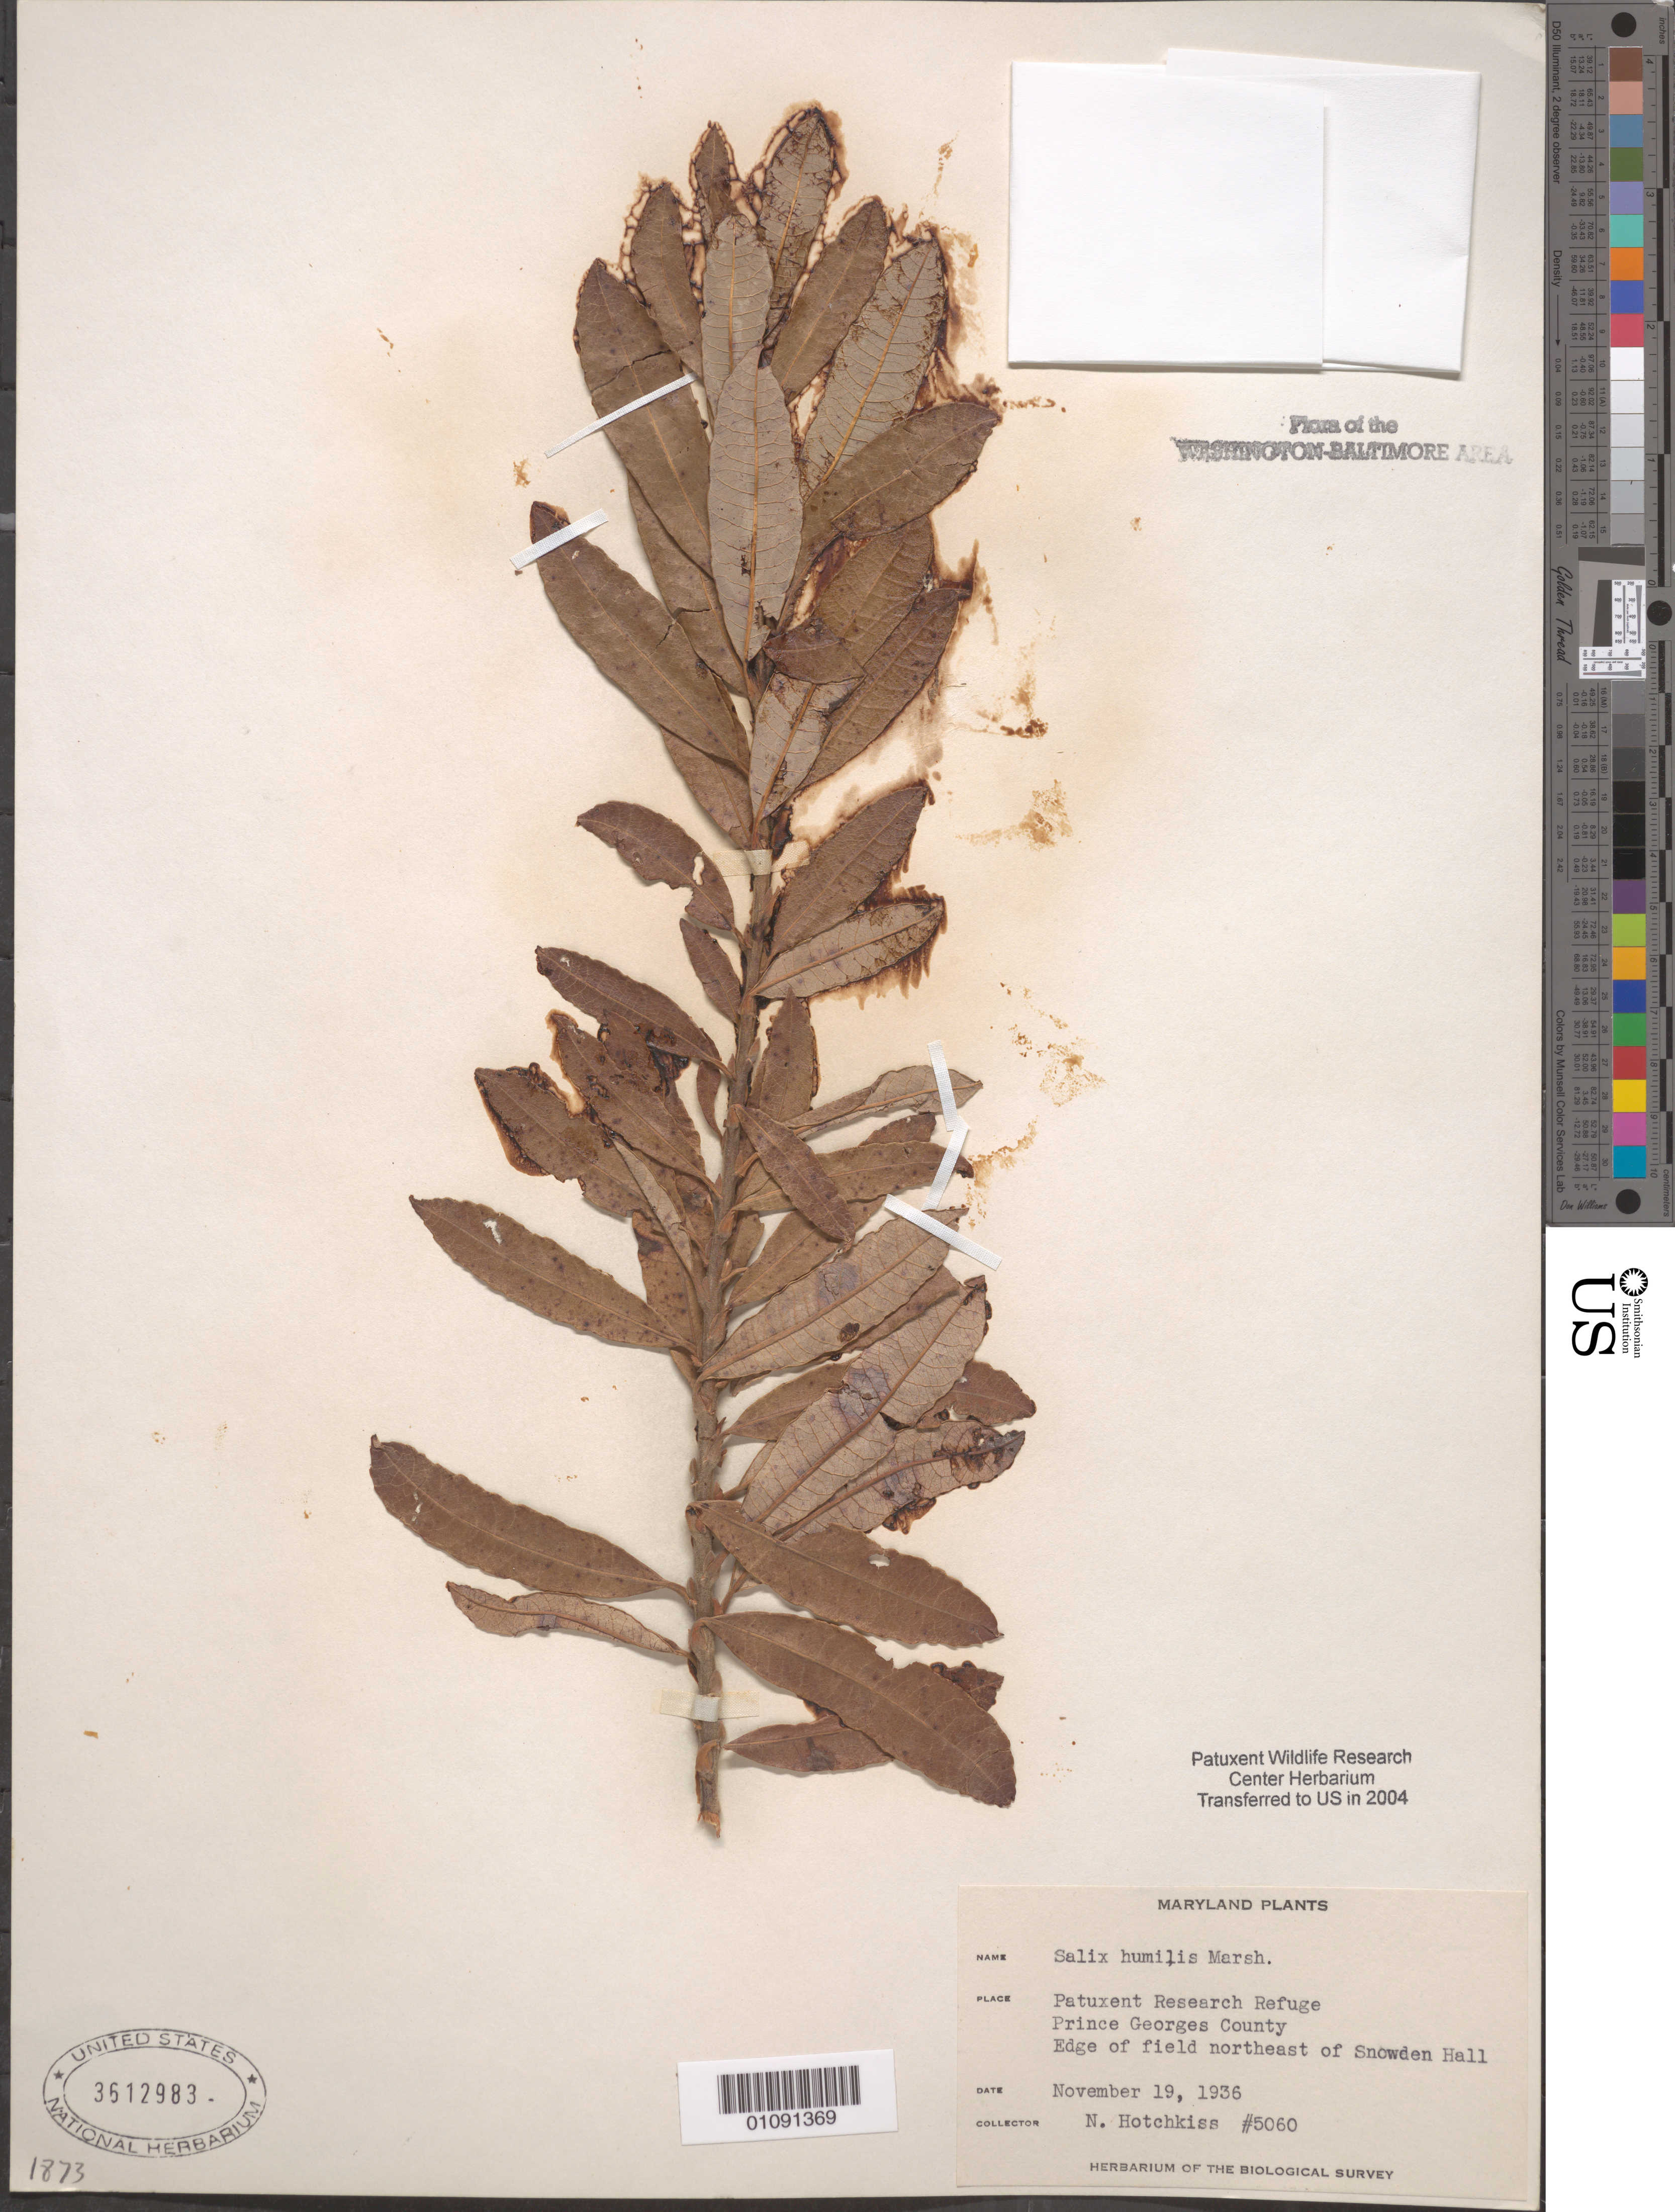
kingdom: Plantae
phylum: Tracheophyta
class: Magnoliopsida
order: Malpighiales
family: Salicaceae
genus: Salix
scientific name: Salix humilis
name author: Marshall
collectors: N. Hotchkiss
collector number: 5060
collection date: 1936-11-19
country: United States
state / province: Maryland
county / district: Prince George's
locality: Patuxent Wildlife Refuge. N.E. of Snowden Hall.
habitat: Edge of field.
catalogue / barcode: US 3612983